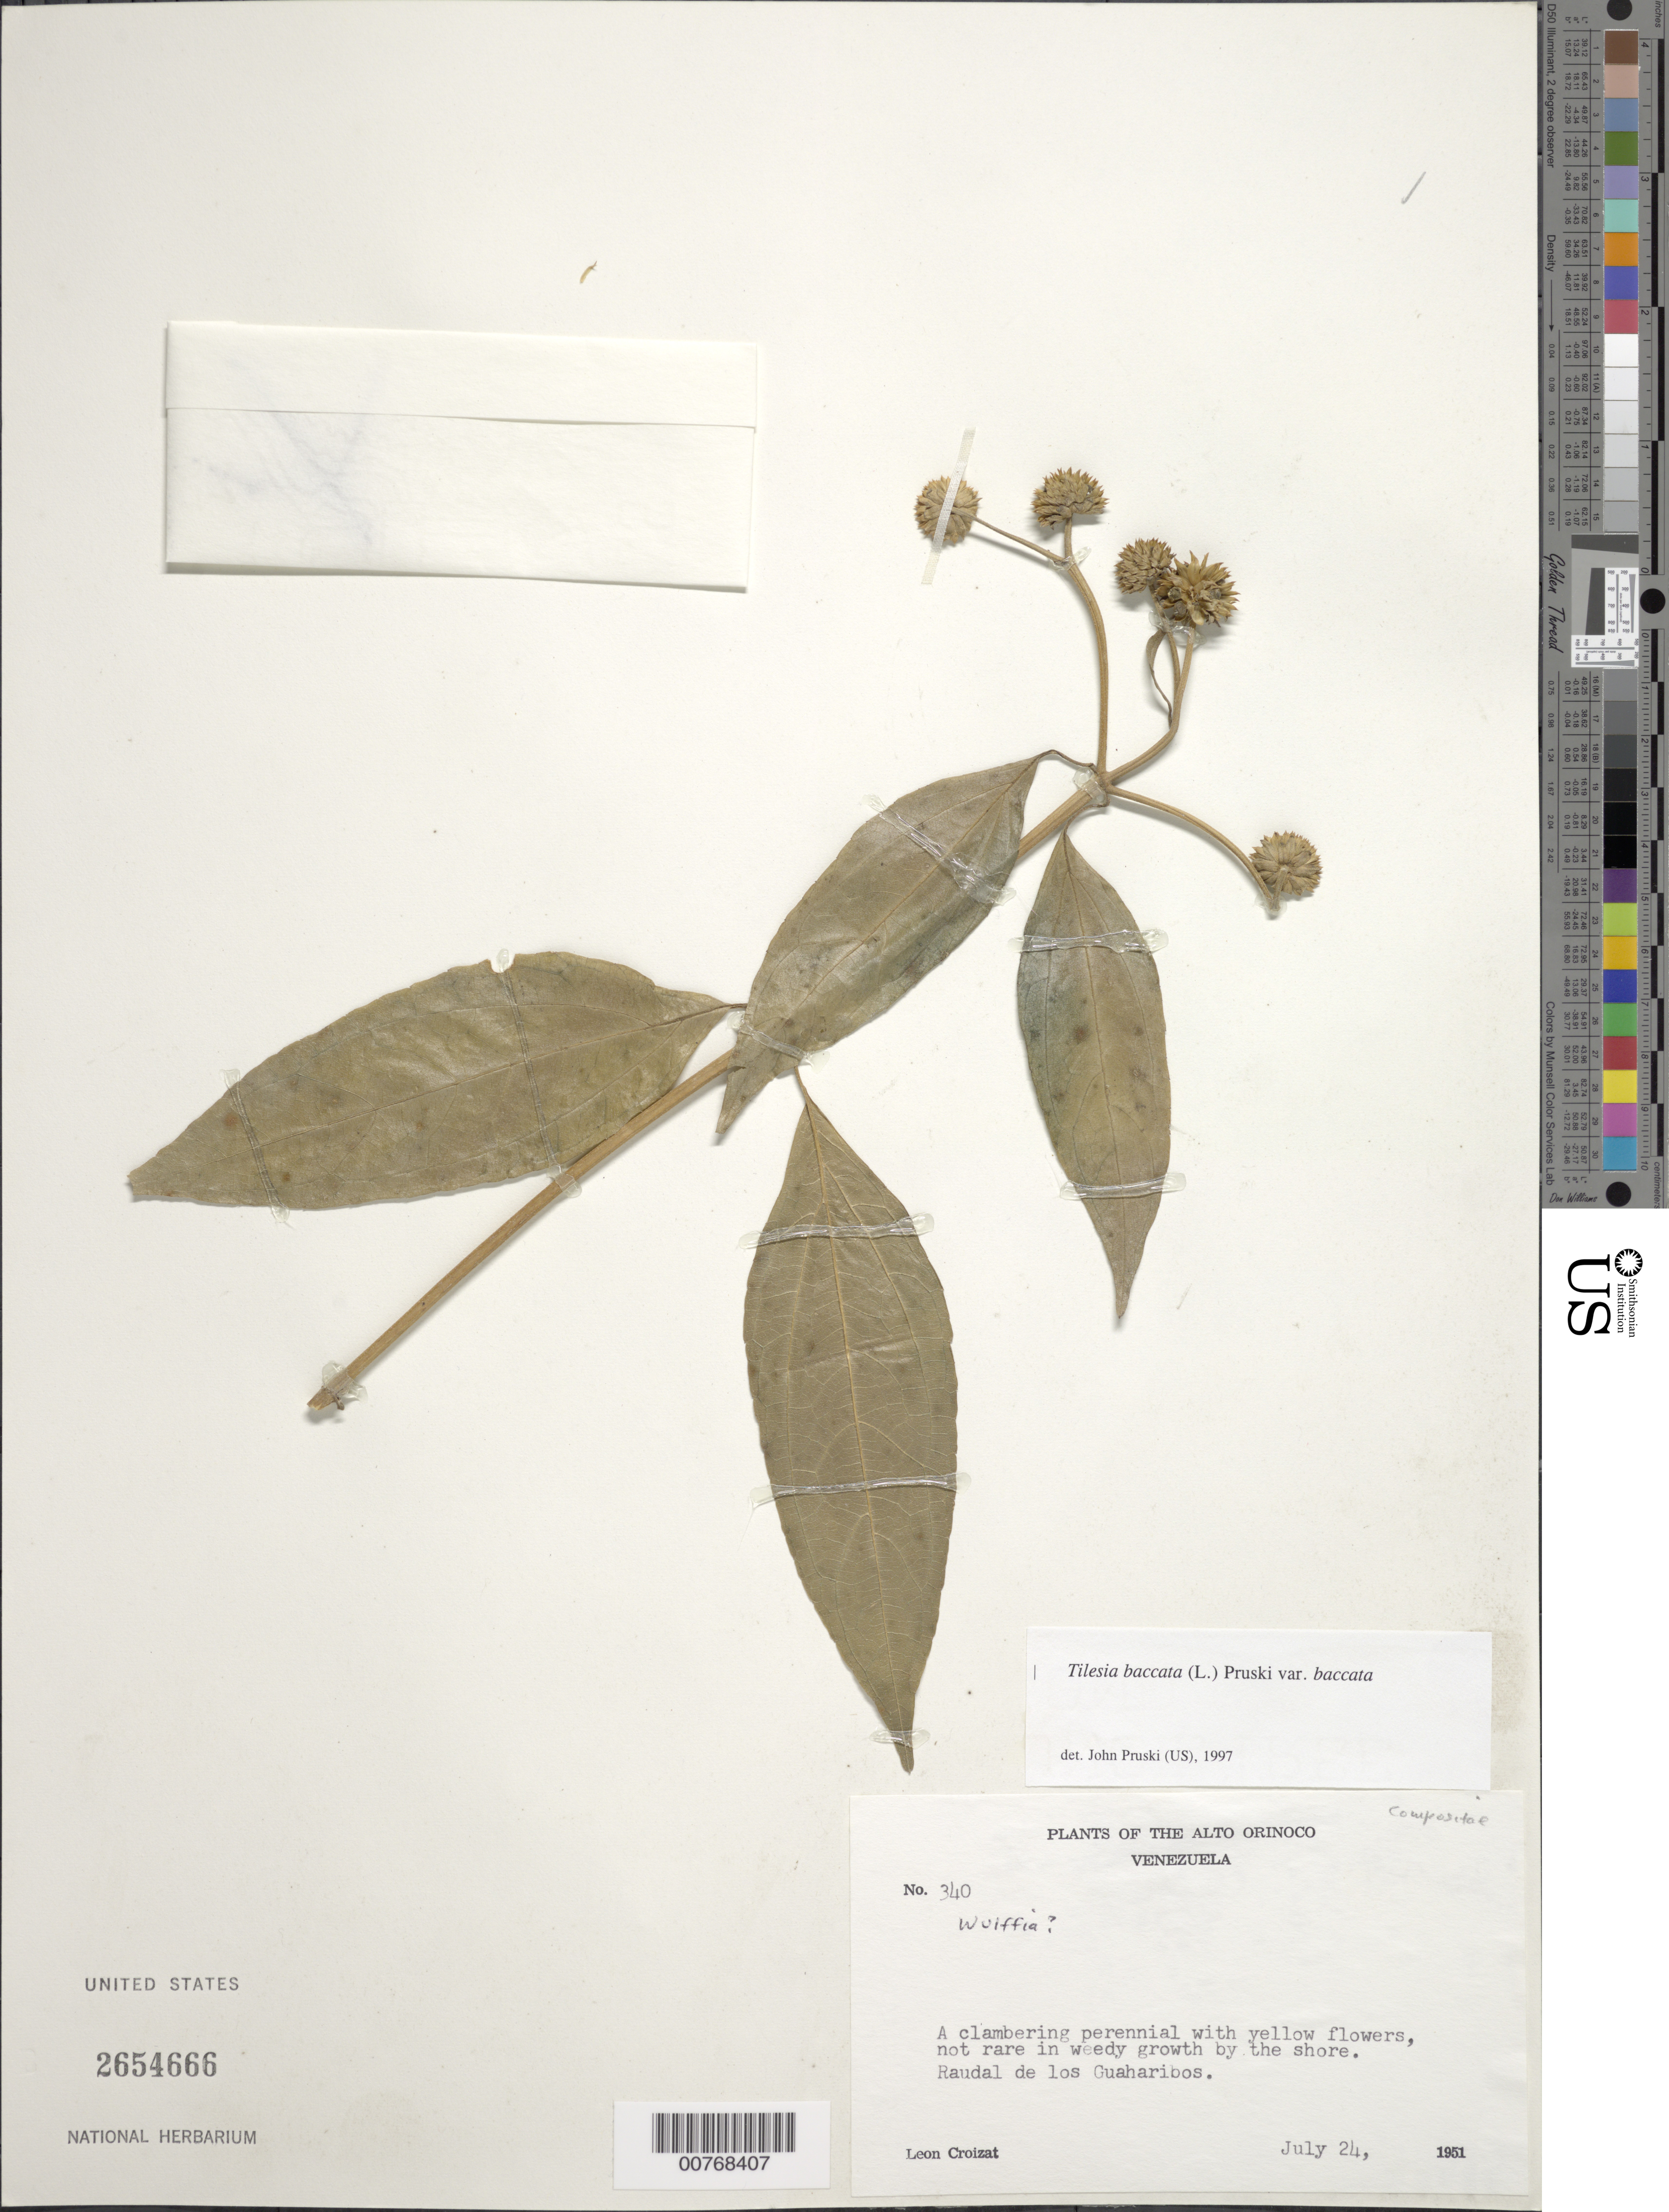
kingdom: Plantae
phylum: Tracheophyta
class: Magnoliopsida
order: Asterales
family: Asteraceae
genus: Wulffia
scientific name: Wulffia baccata var. baccata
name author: (L.) Kuntze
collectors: L. C. M. Croizat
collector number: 340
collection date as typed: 24-Jul-51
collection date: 1951-07-24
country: Venezuela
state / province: Amazonas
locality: Alto Orinoco, Raudal de los Guaharibos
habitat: On the shore; in weedy growth by the shore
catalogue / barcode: US 2654666